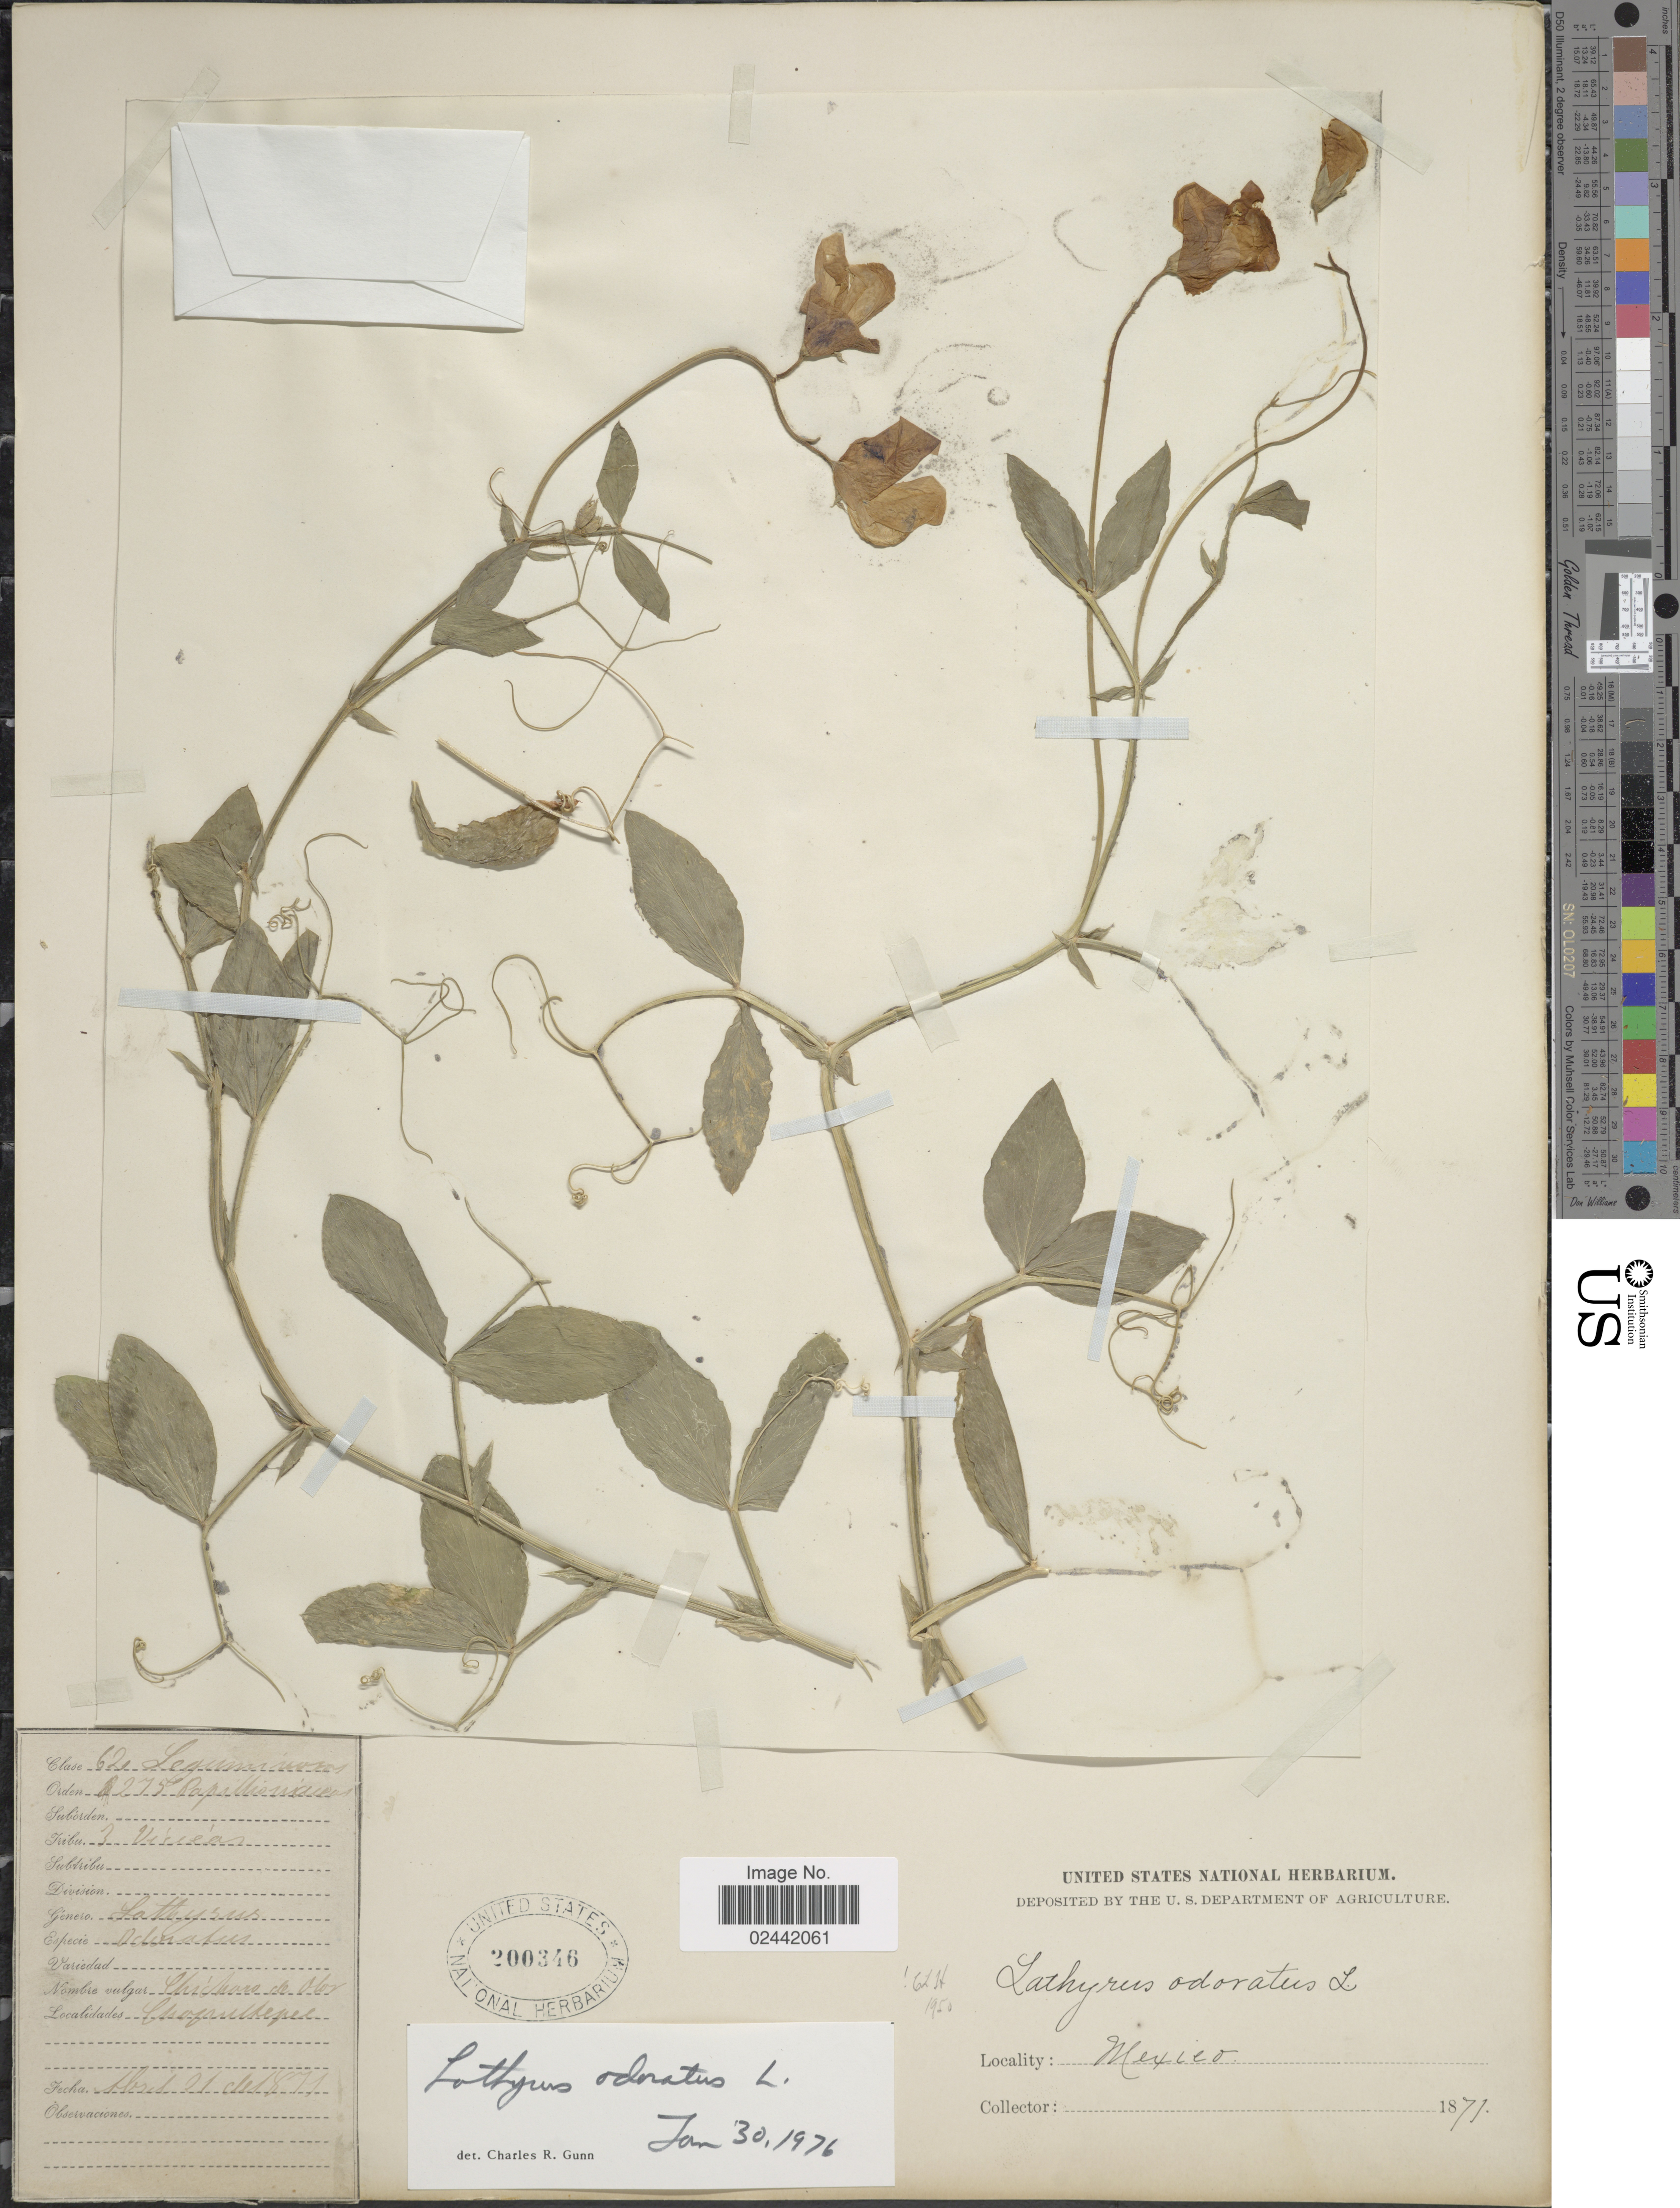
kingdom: Plantae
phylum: Tracheophyta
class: Magnoliopsida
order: Fabales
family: Fabaceae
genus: Lathyrus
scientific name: Lathyrus odoratus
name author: L.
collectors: ex herb. U. S. Department of Agriculture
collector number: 62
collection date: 1871-04-21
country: Mexico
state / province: Distrito Federal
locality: Chapultepec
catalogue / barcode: US 200346